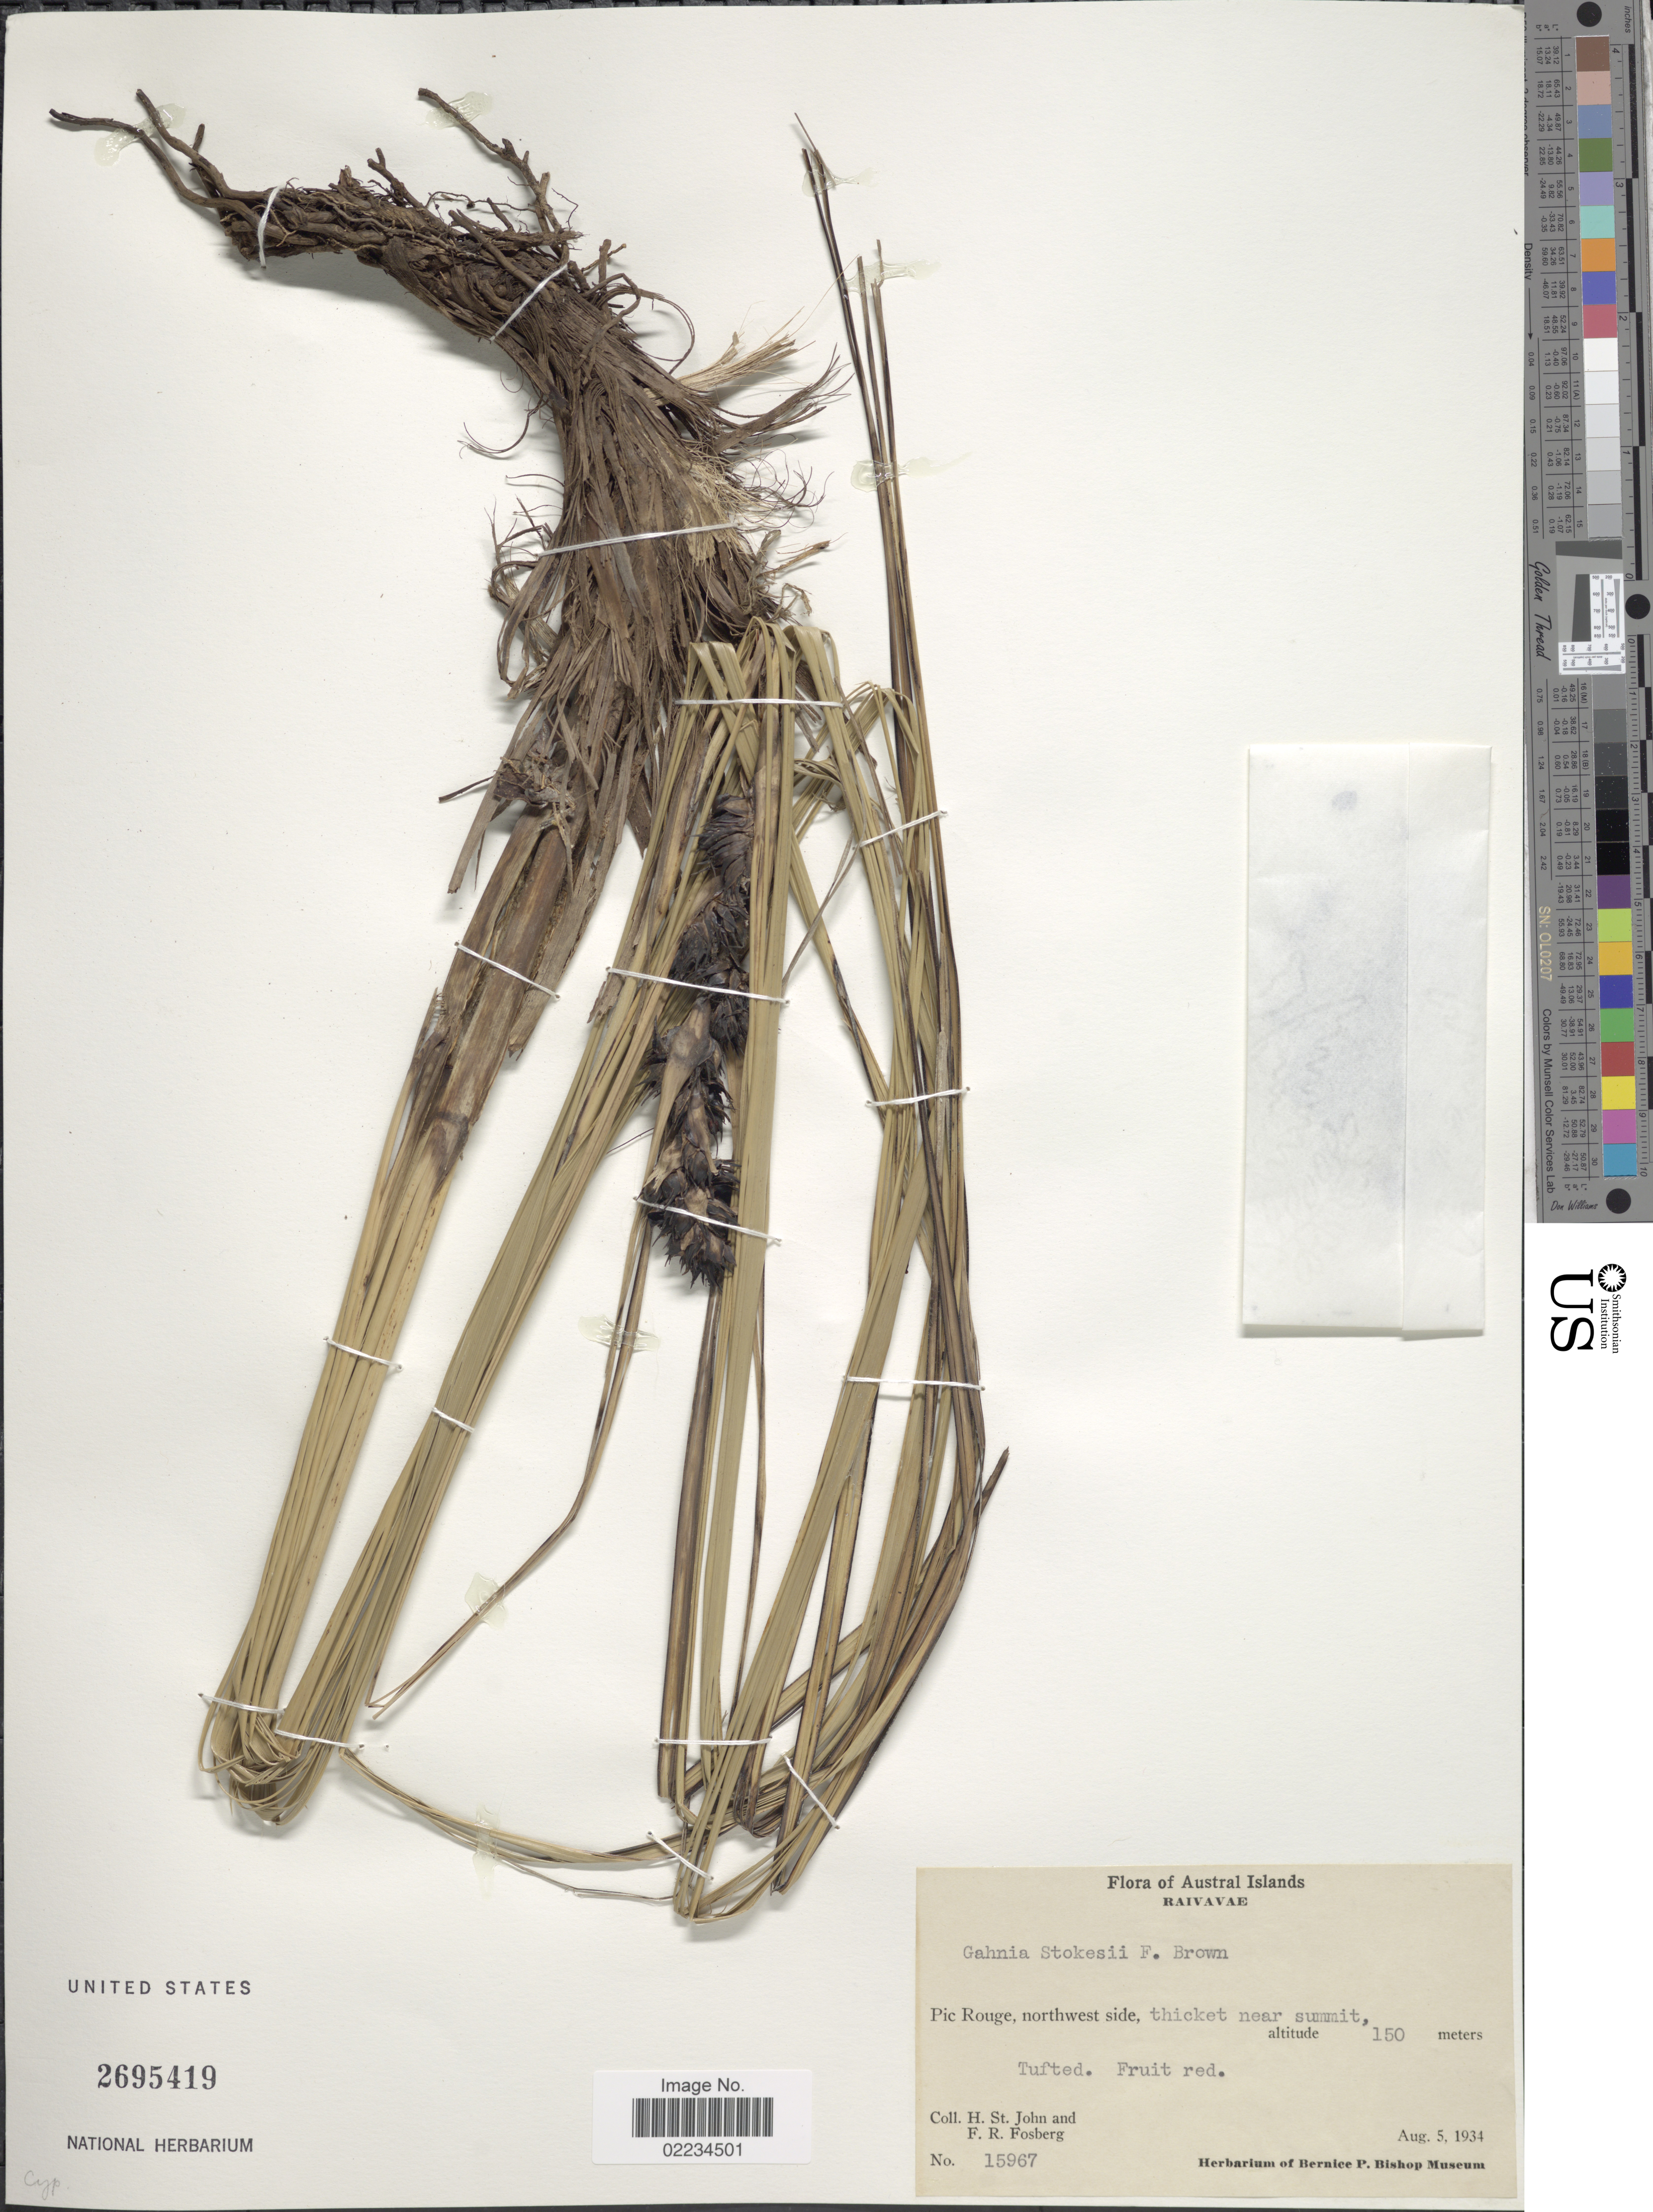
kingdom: Plantae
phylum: Tracheophyta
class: Liliopsida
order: Poales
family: Cyperaceae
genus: Gahnia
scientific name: Gahnia stokesii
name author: F. Br.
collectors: H. St. John & F. R. Fosberg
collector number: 15967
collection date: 1934-08-05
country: French Polynesia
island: Raivavae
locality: Austral Islands, Raivavae, Pic Rouge, northwest side, thicket near summit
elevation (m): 150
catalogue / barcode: US 2695419